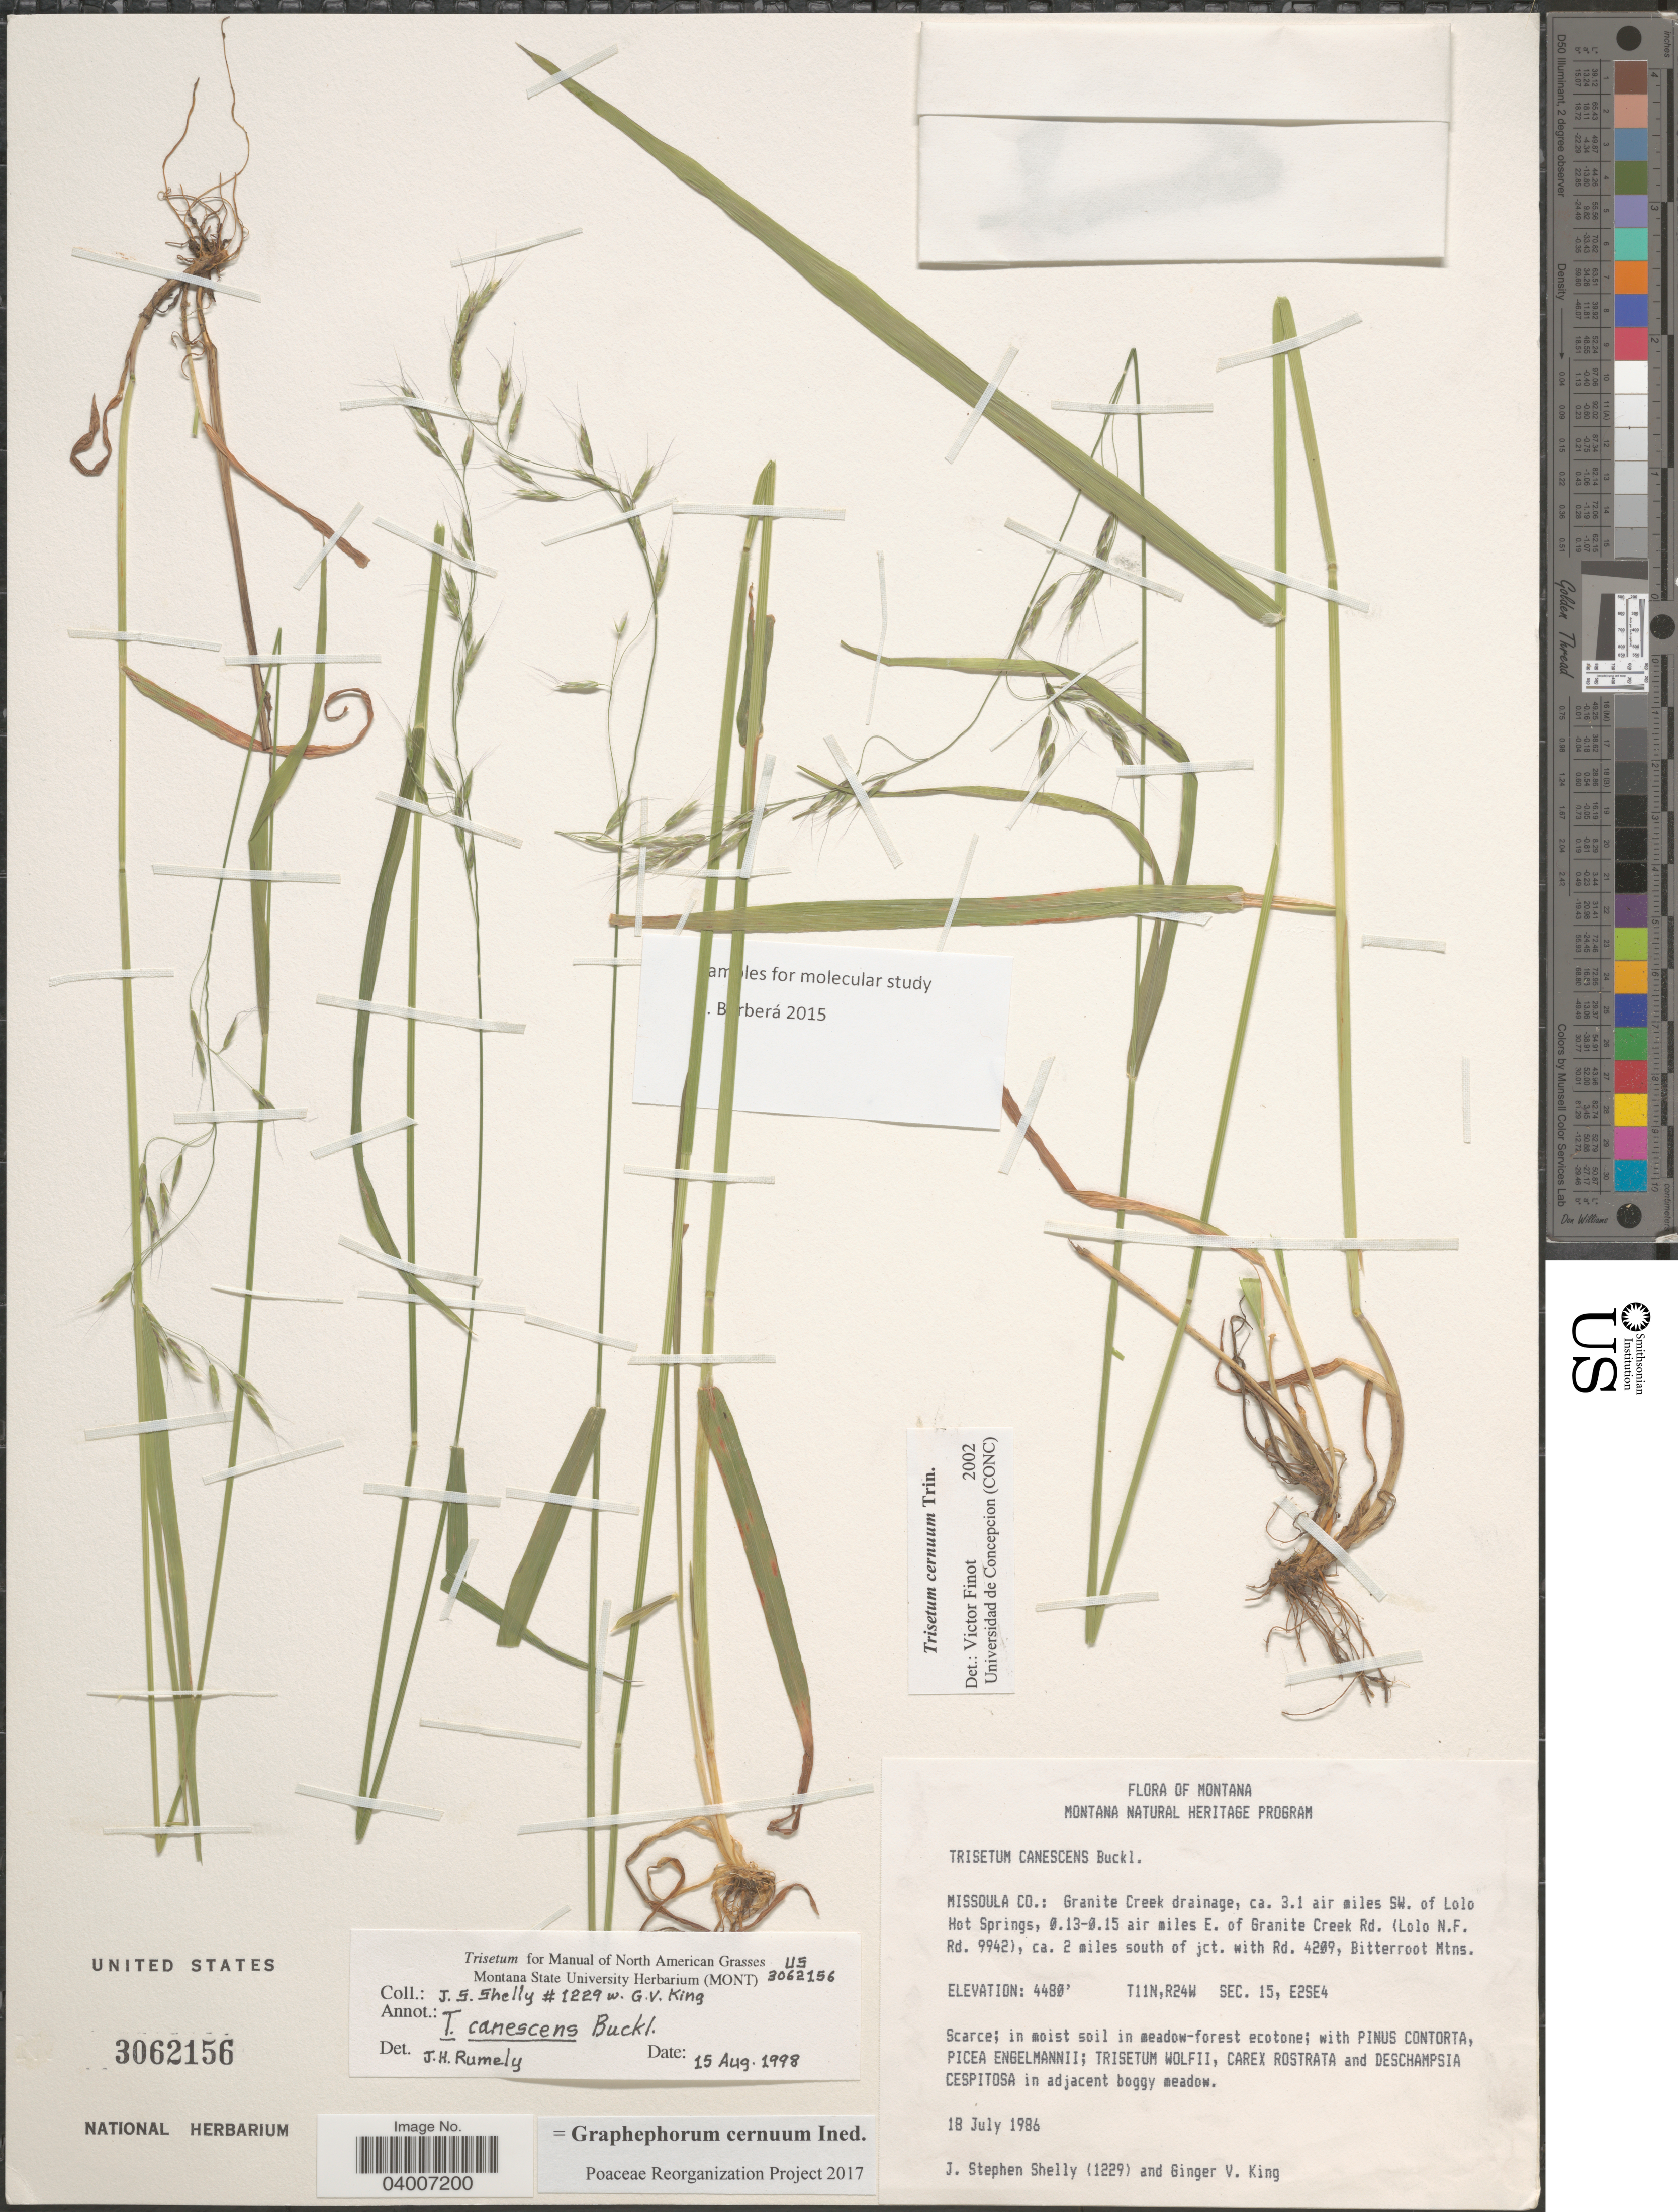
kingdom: Plantae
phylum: Tracheophyta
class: Liliopsida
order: Poales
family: Poaceae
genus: Graphephorum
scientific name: Graphephorum cernuum ined.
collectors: J. Shelly & G. V. King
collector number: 1229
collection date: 1986-07-18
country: United States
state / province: Montana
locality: Missoula Co.: Granite Creek drainage, ca. 3.1 air miles SW. of Lolo Hot Springs, 0.13-0.15 air miles E. of Granite Creek Rd. (Lolo N.F. Rd. 9942), ca. 4 miles south of jct. with Rd. 4209, Bitterroot Mtns. T11N,R24W Sec.15,E2SE4.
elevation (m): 1366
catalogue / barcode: US 3062156